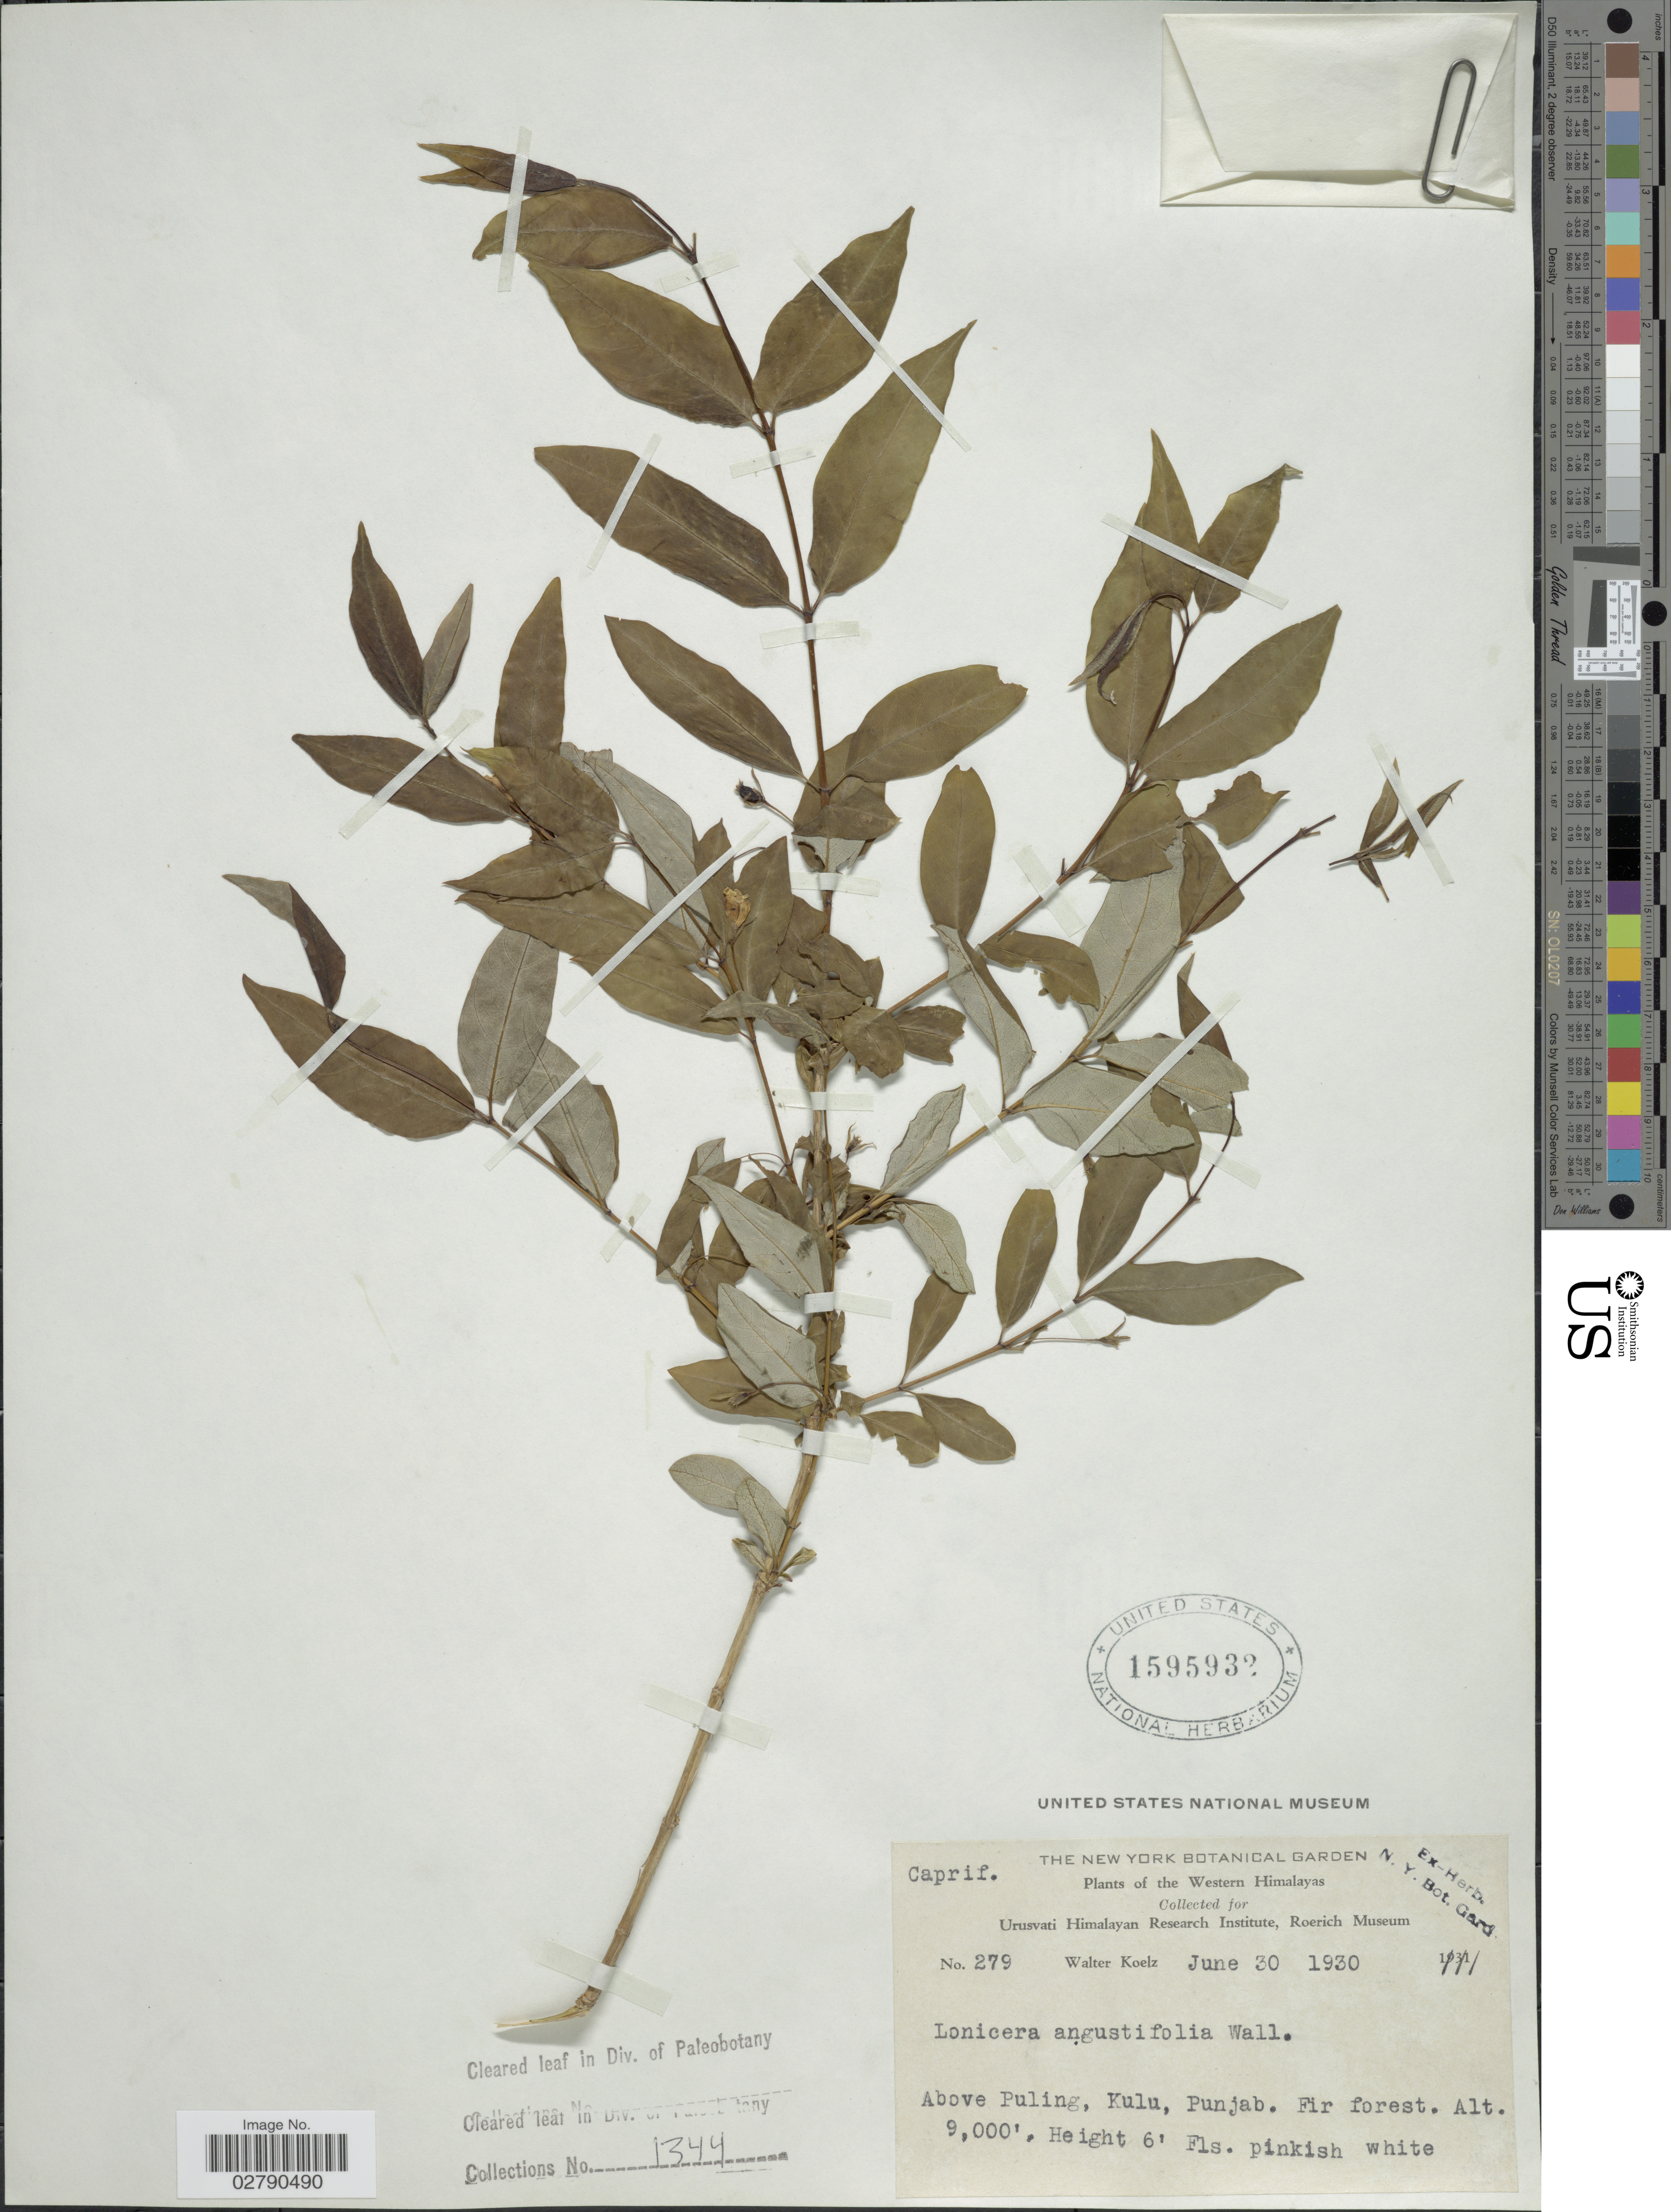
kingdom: Plantae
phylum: Tracheophyta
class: Magnoliopsida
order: Dipsacales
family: Caprifoliaceae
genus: Lonicera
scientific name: Lonicera angustifolia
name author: Wall. ex DC.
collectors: W. N. Koelz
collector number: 279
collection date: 1930-06-30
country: India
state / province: Punjab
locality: Western Himalayas. Above Puling, Kulu.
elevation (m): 2743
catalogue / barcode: US 1595932